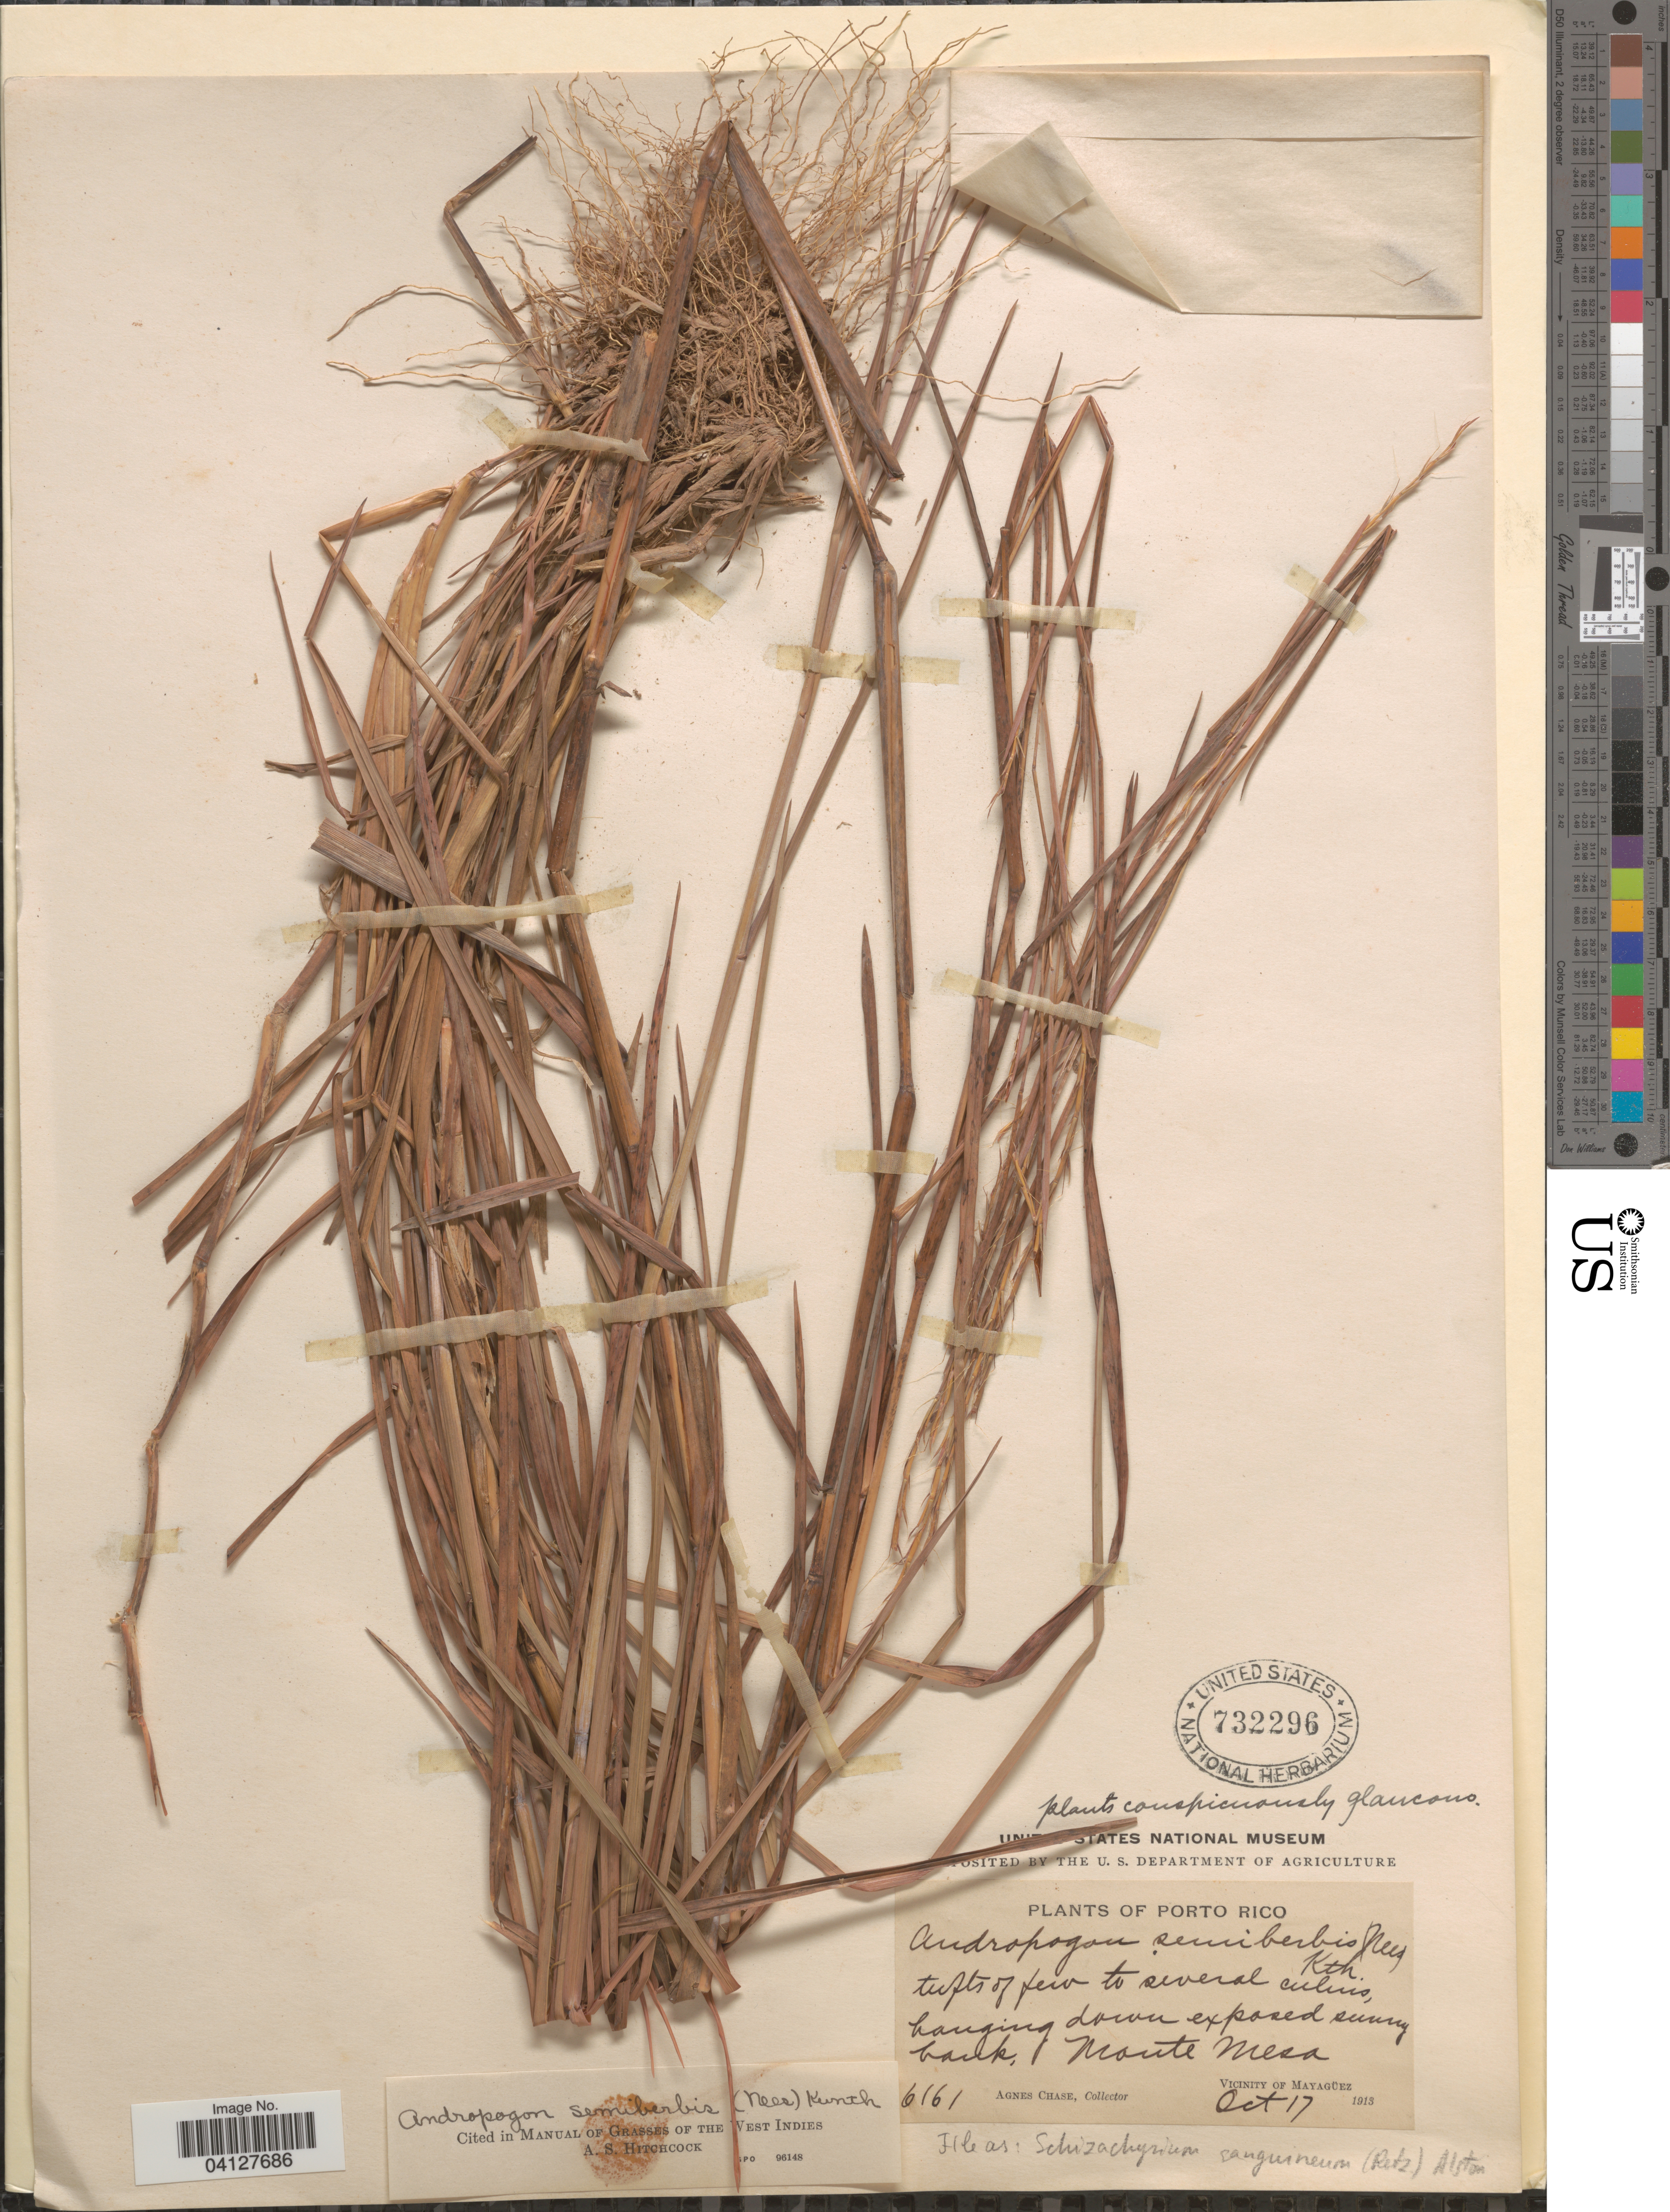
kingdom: Plantae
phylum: Tracheophyta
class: Liliopsida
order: Poales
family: Poaceae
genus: Andropogon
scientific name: Andropogon semiberbis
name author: (Nees) Kunth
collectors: A. Chase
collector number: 6161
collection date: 1913-10-17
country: Puerto Rico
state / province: Mayagüez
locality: Porto Rico. Monte Mesa. Vicinity of Mayagüez.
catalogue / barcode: US 732296